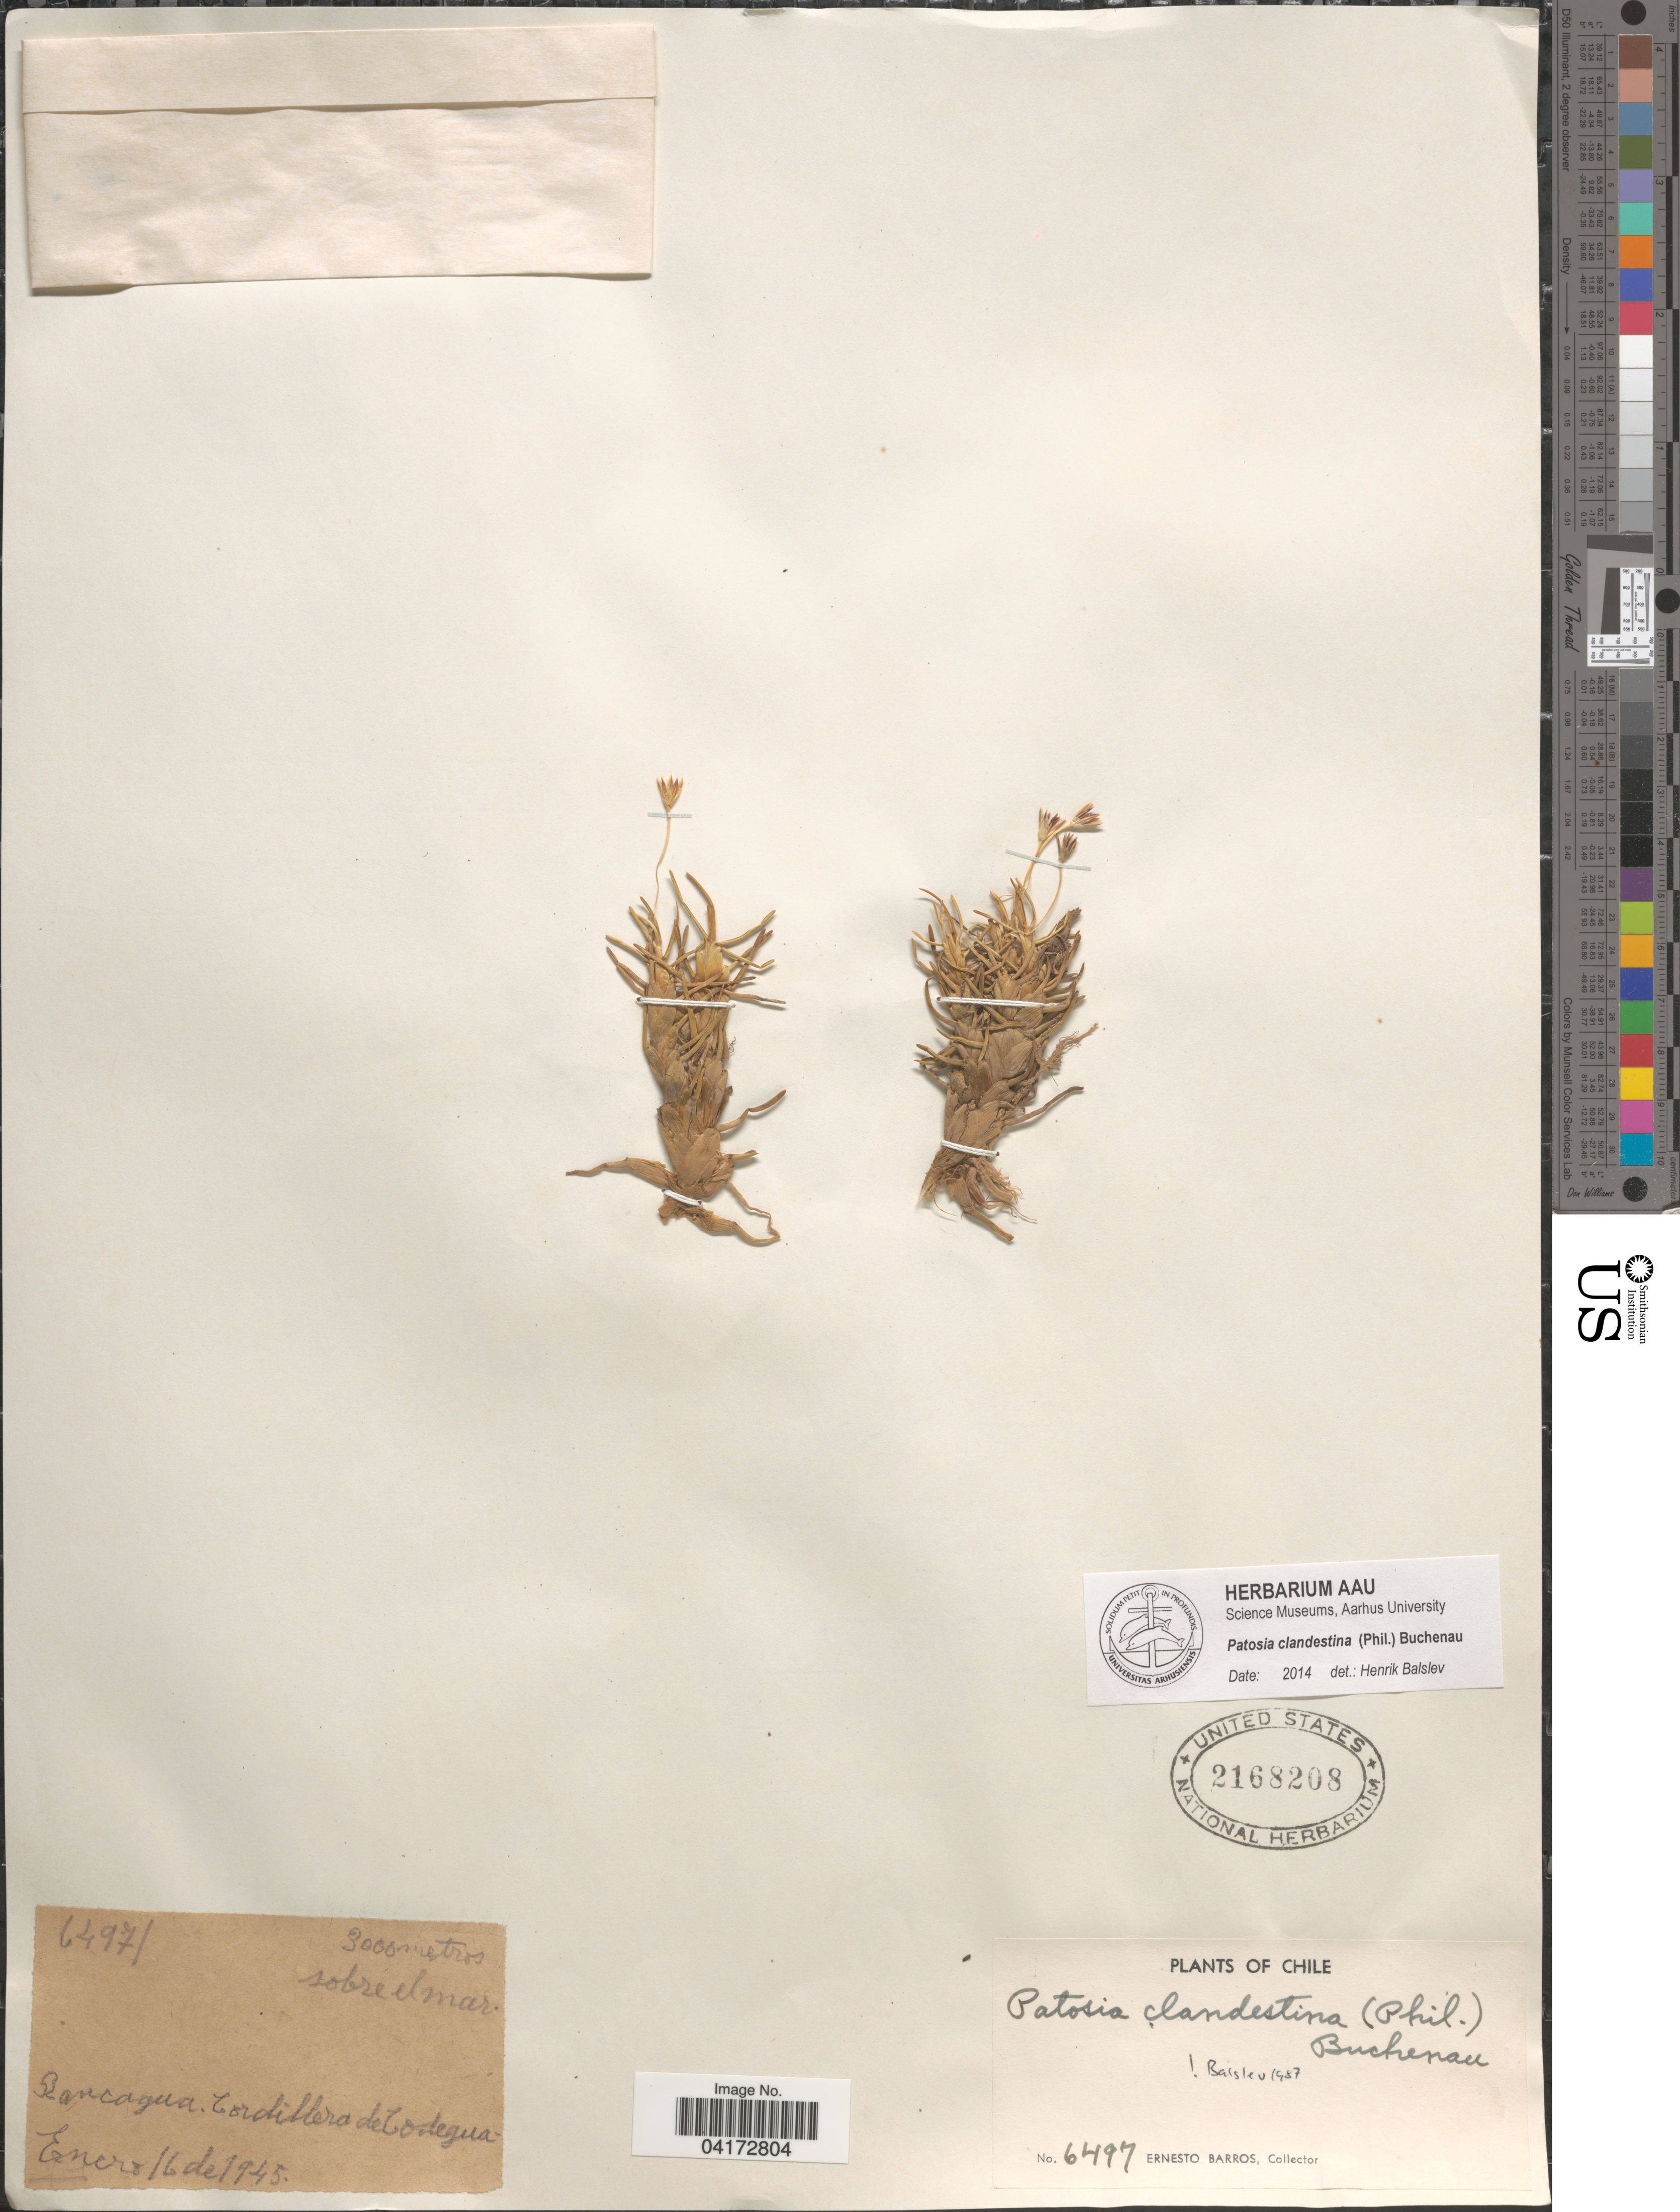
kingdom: Plantae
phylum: Tracheophyta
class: Liliopsida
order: Poales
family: Juncaceae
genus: Patosia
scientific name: Patosia clandestina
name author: (Phil.) Buchenau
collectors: E. Barros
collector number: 6497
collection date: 1945-01-16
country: Chile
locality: Rancagua. Cordillera de Codegua.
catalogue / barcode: US 2168208